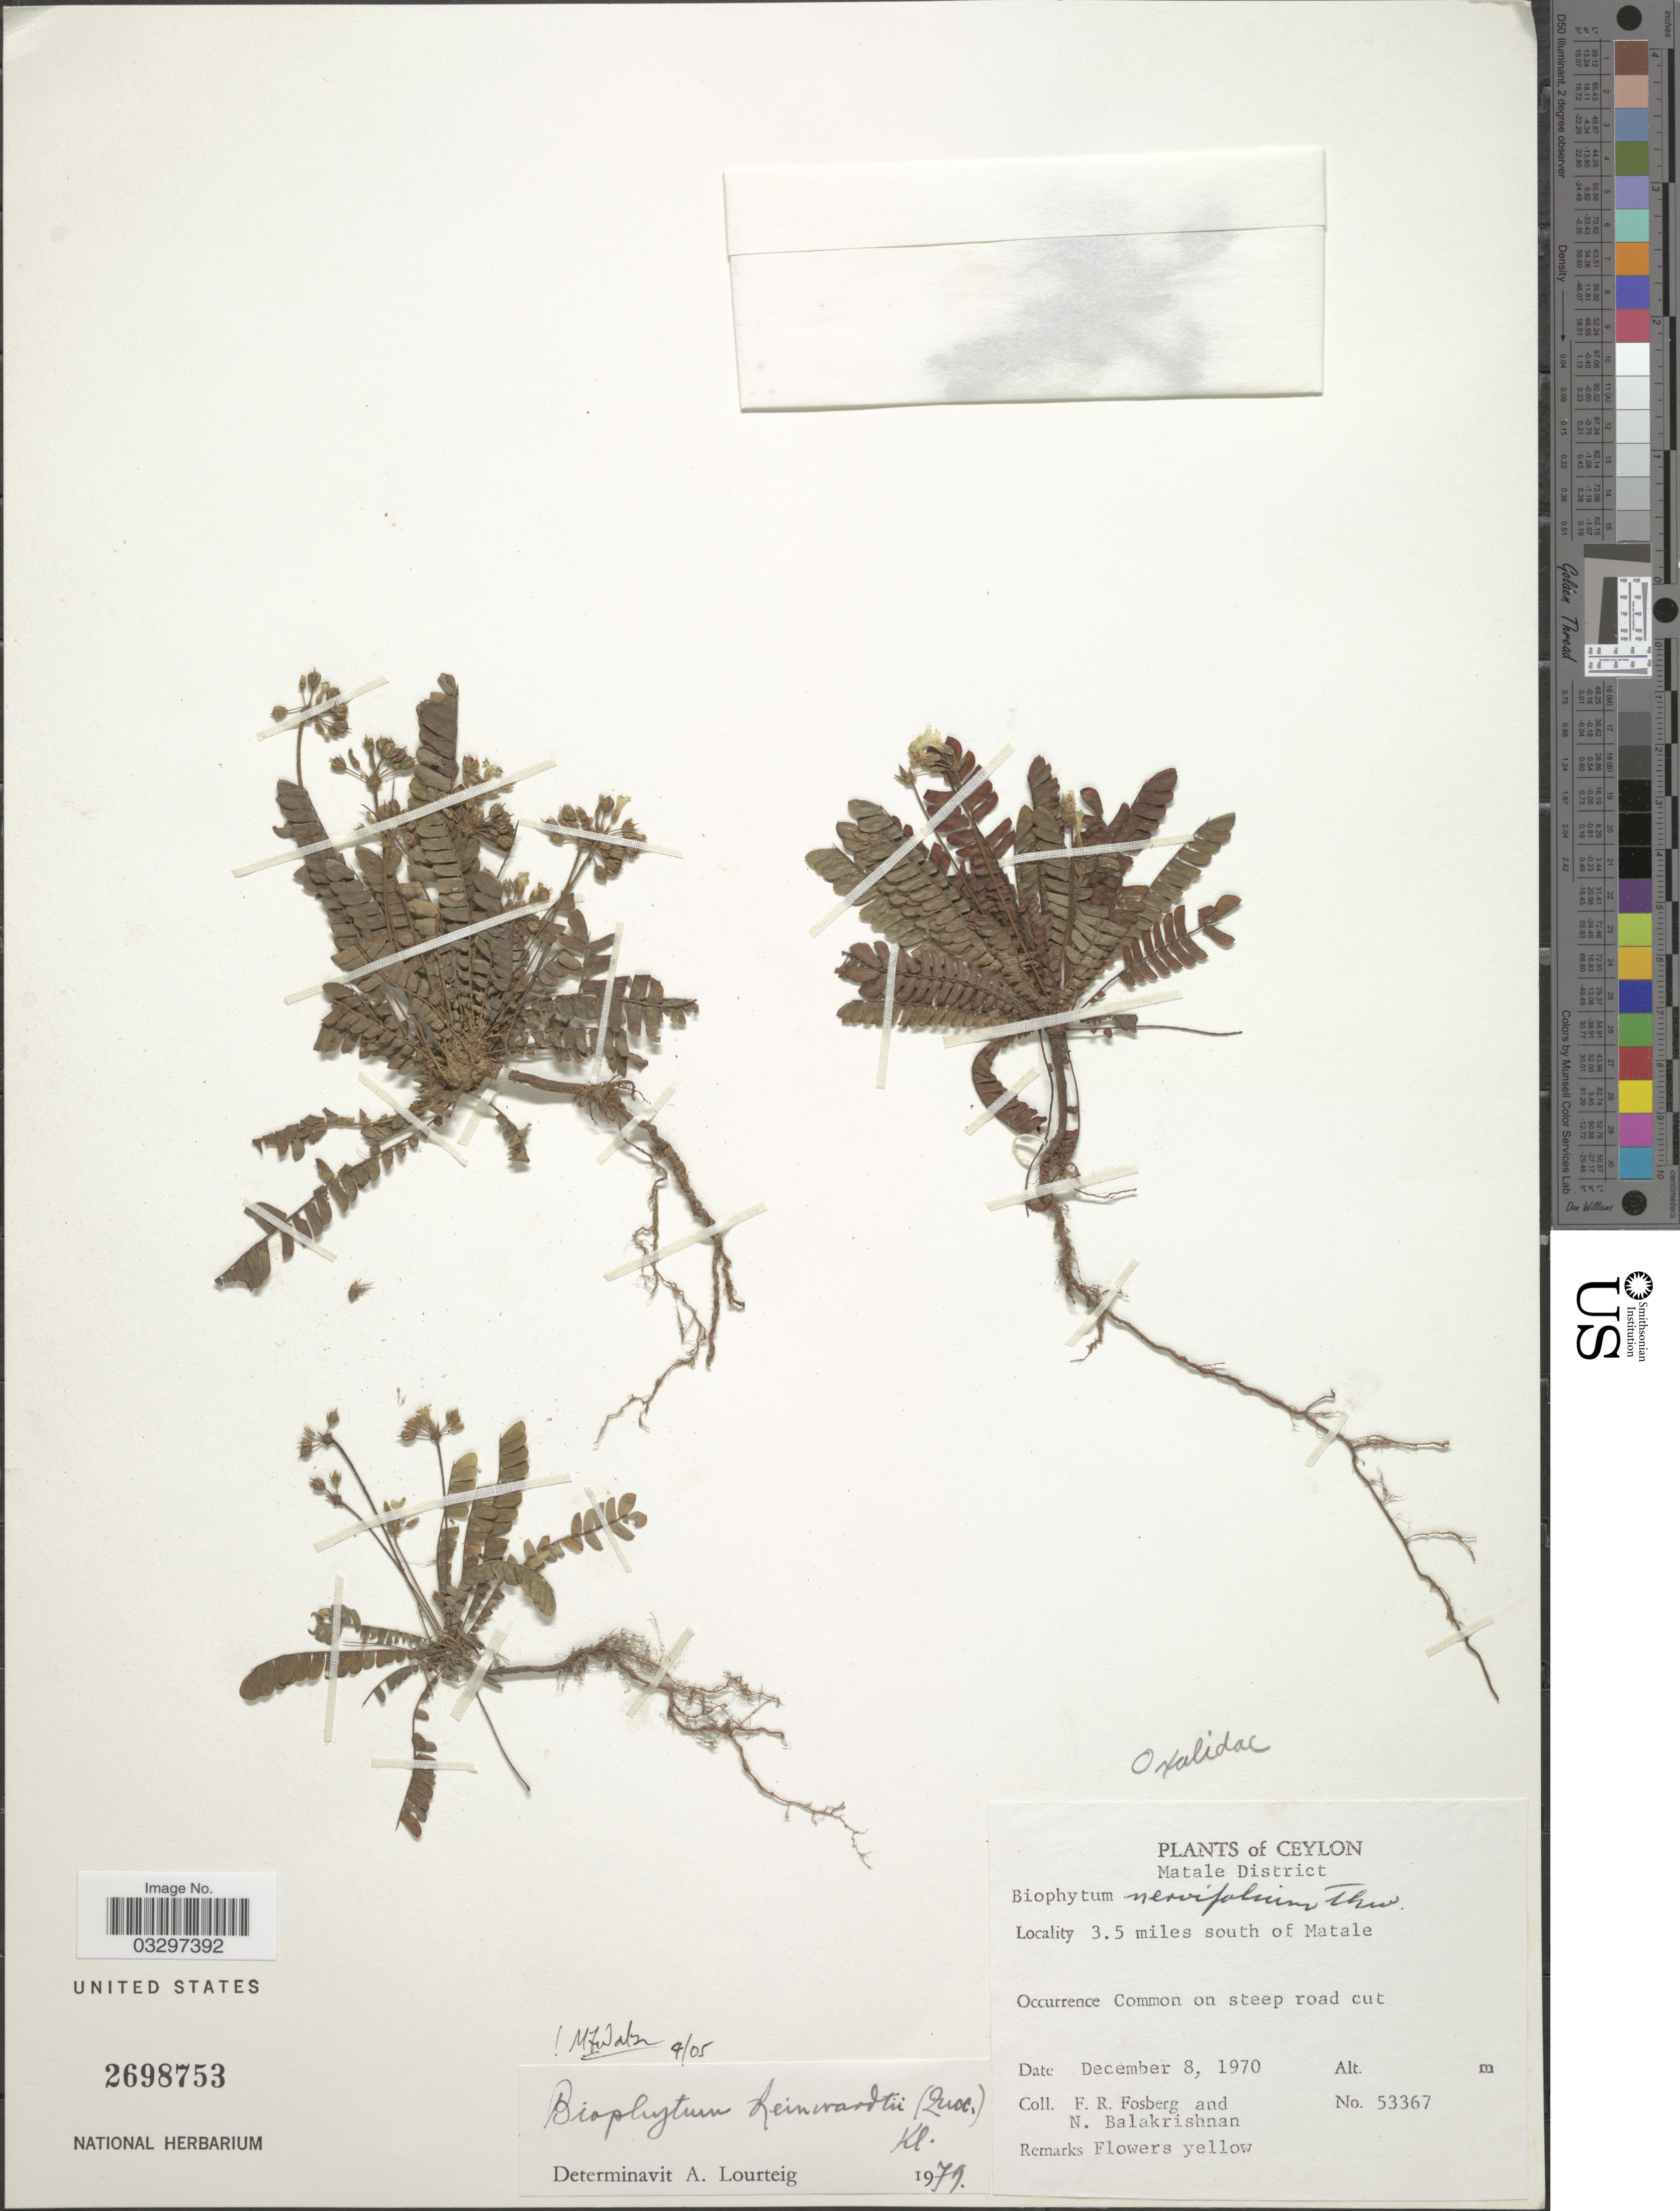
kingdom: Plantae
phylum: Tracheophyta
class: Magnoliopsida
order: Oxalidales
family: Oxalidaceae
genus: Biophytum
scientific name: Biophytum reinwardtii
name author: (Zucc.) Klotzsch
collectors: F. R. Fosberg & N. Balakrishnan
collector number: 53367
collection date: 1970-12-08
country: Sri Lanka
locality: Ceylon. Matale District, 3.5 miles south of Matale.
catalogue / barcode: US 2698753